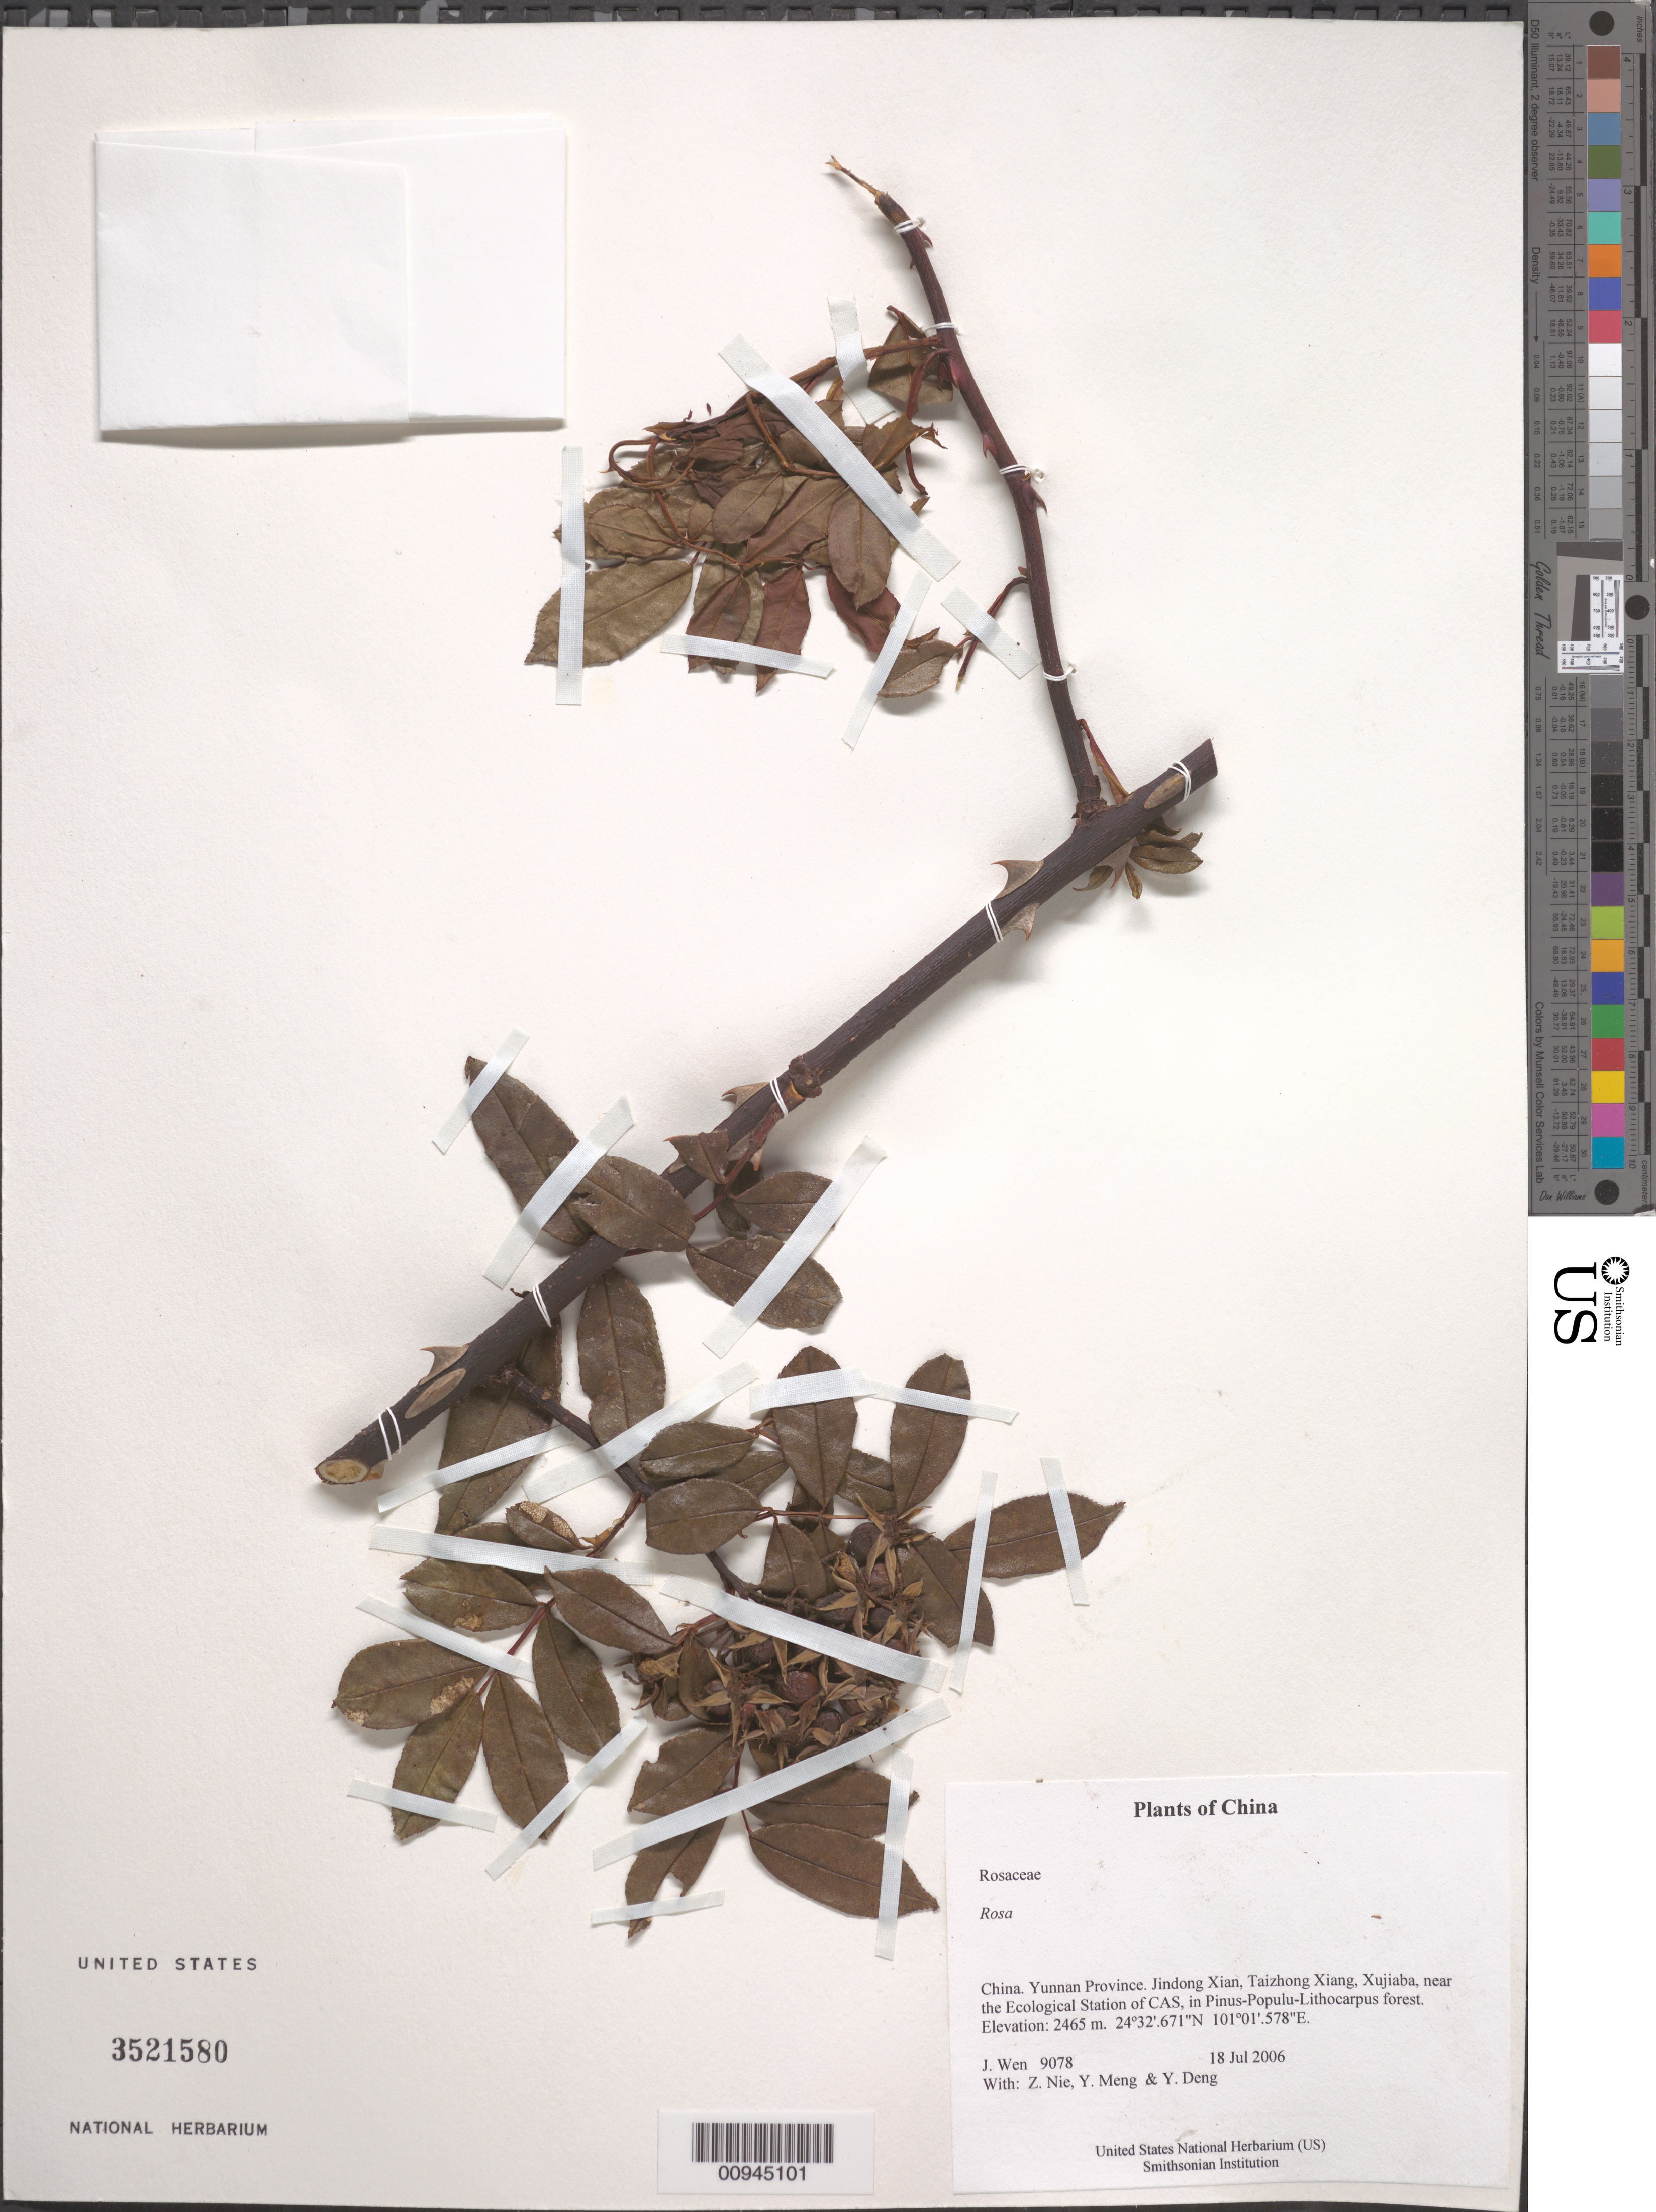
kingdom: Plantae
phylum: Tracheophyta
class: Magnoliopsida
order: Rosales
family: Rosaceae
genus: Rosa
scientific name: Rosa sp.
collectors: J. Wen, Z. Nie, Y. Meng & Y. Deng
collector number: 9078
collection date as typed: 18 Jul 2006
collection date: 2006-07-18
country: China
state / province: Yunnan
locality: Yunnan Province. Jindong Xian, Taizhong Xiang, Xujiaba, near the Ecological Station of CAS, in Pinus-Populu-Lithocarpus forest.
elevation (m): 2465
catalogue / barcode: US 3521580